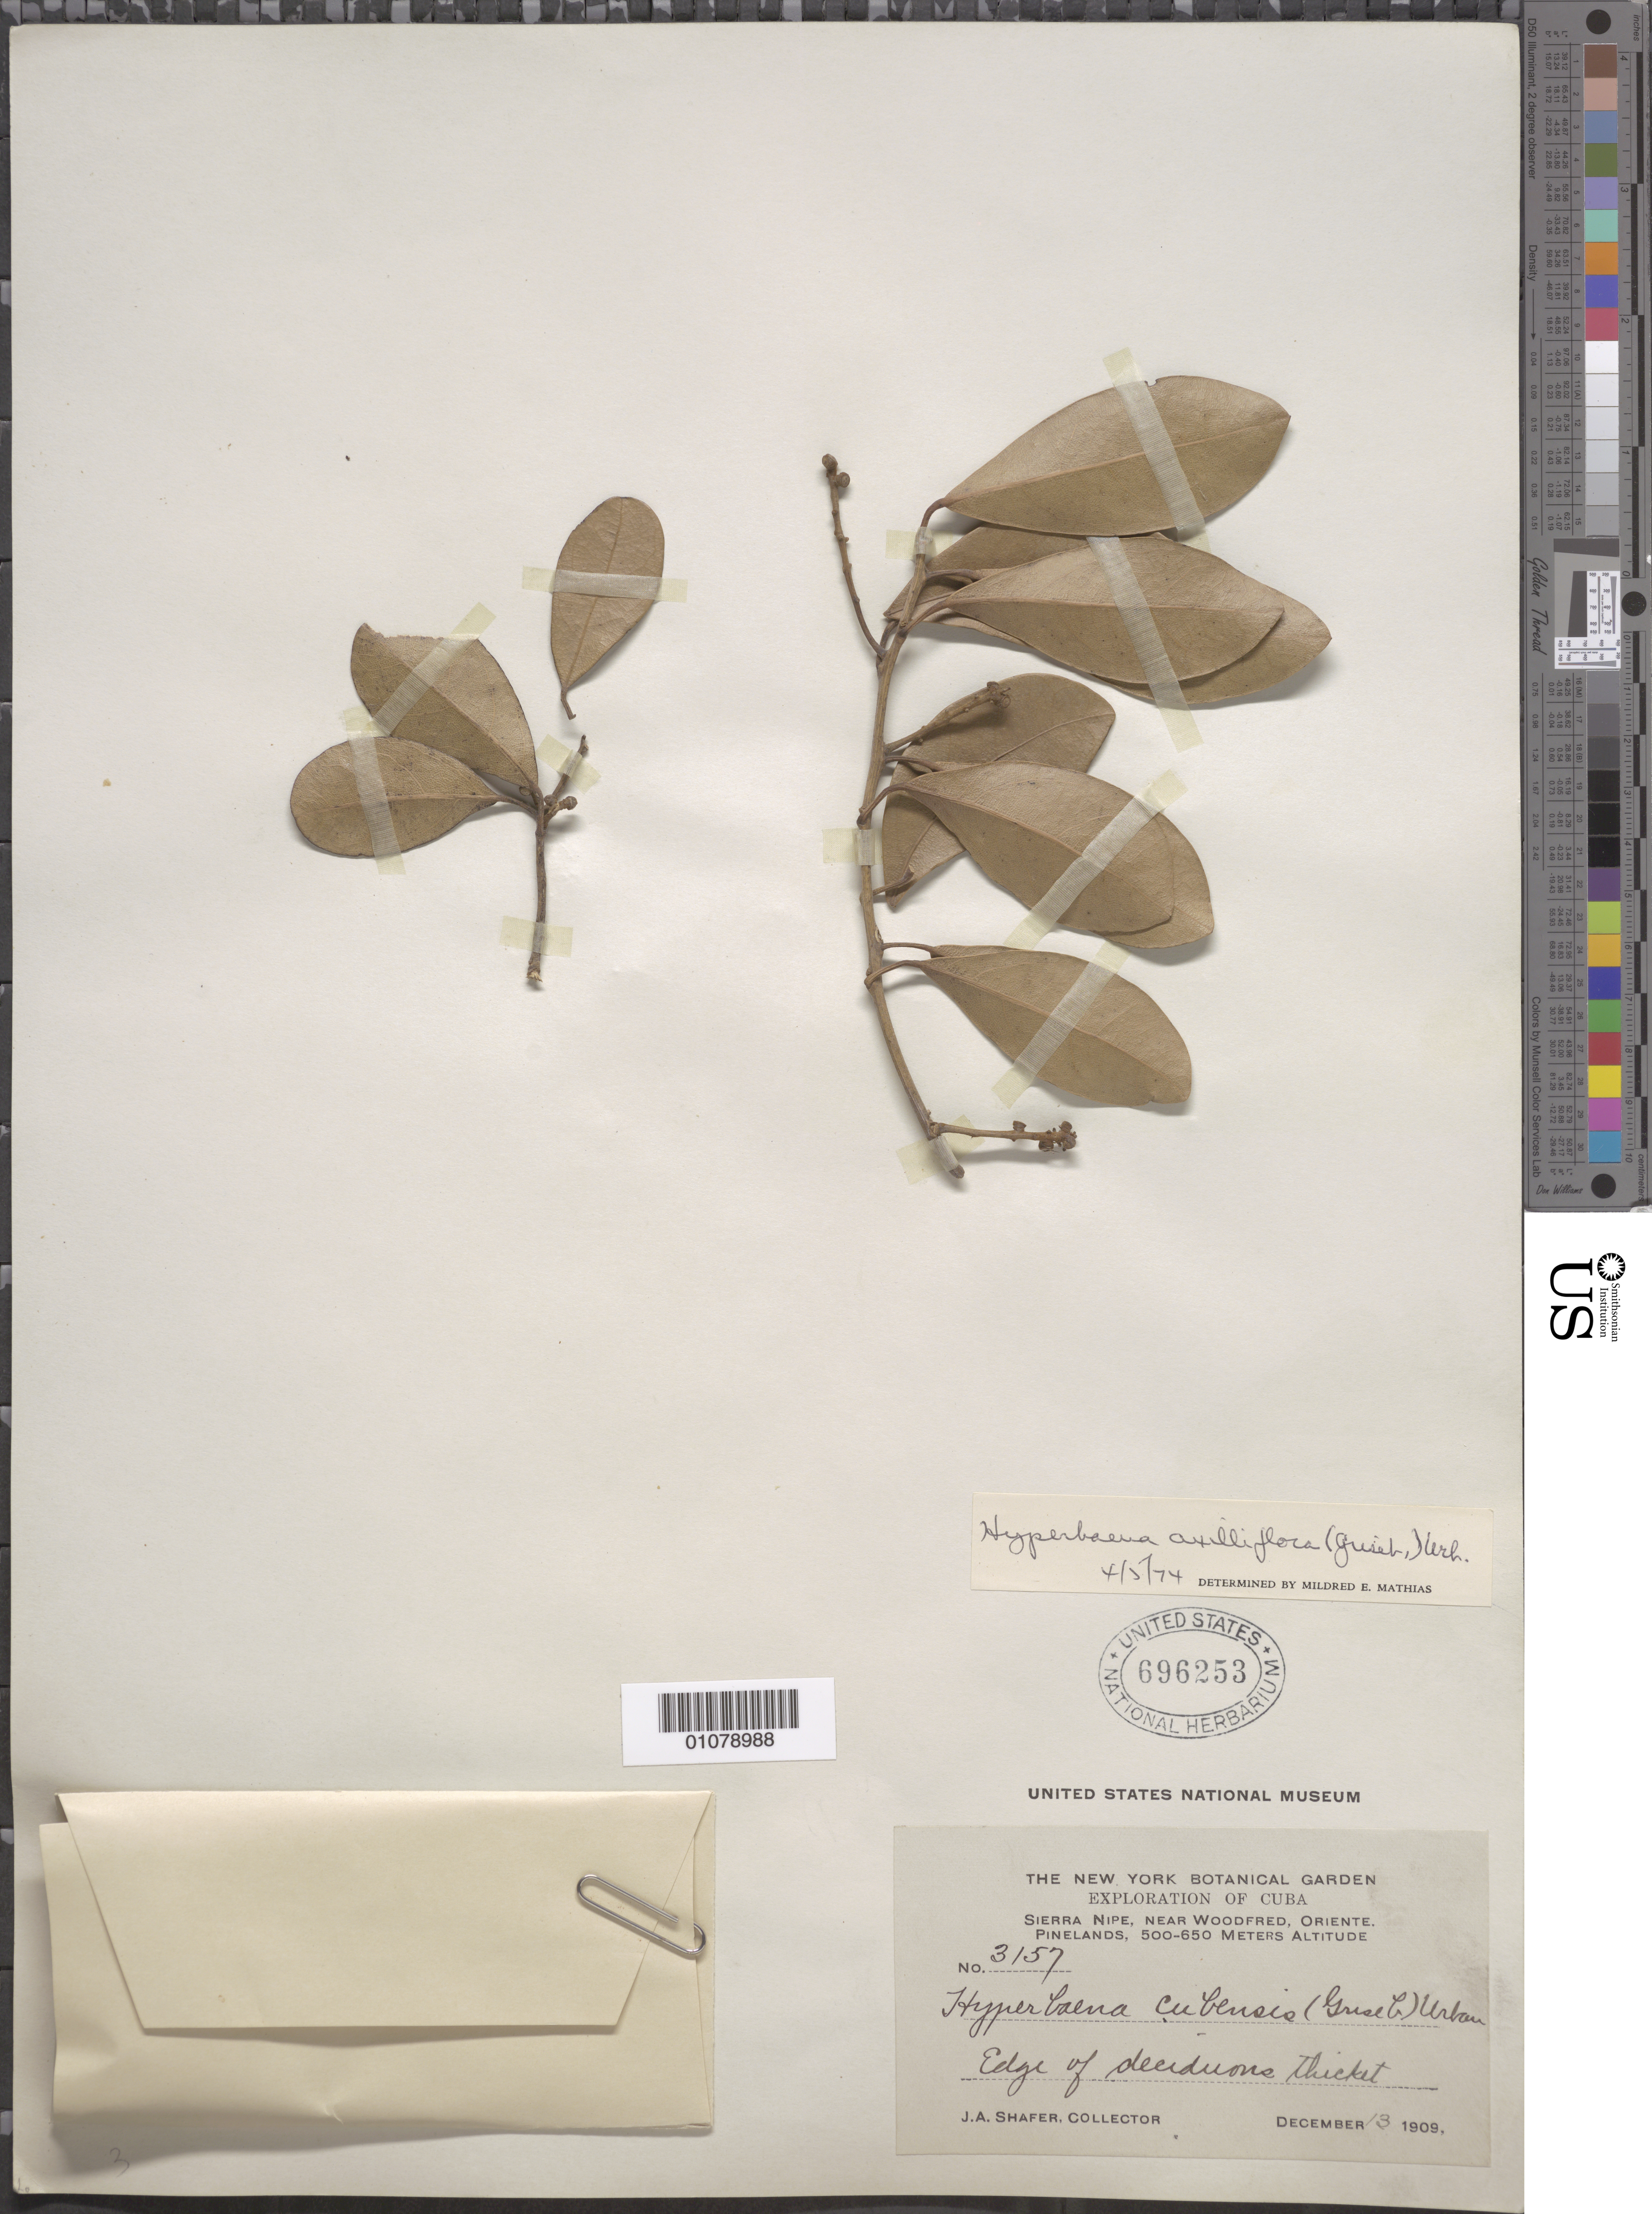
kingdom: Plantae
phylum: Tracheophyta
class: Magnoliopsida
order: Ranunculales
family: Menispermaceae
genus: Hyperbaena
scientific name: Hyperbaena axilliflora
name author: (Griseb.) Urb.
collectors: J. A. Shafer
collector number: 3157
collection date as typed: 13 Dec 1909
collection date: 1909-12-13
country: Cuba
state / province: Holguín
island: Cuba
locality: Sierra Nipe, Near Woodfred, Oriente Pinelands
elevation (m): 500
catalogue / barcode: US 696253